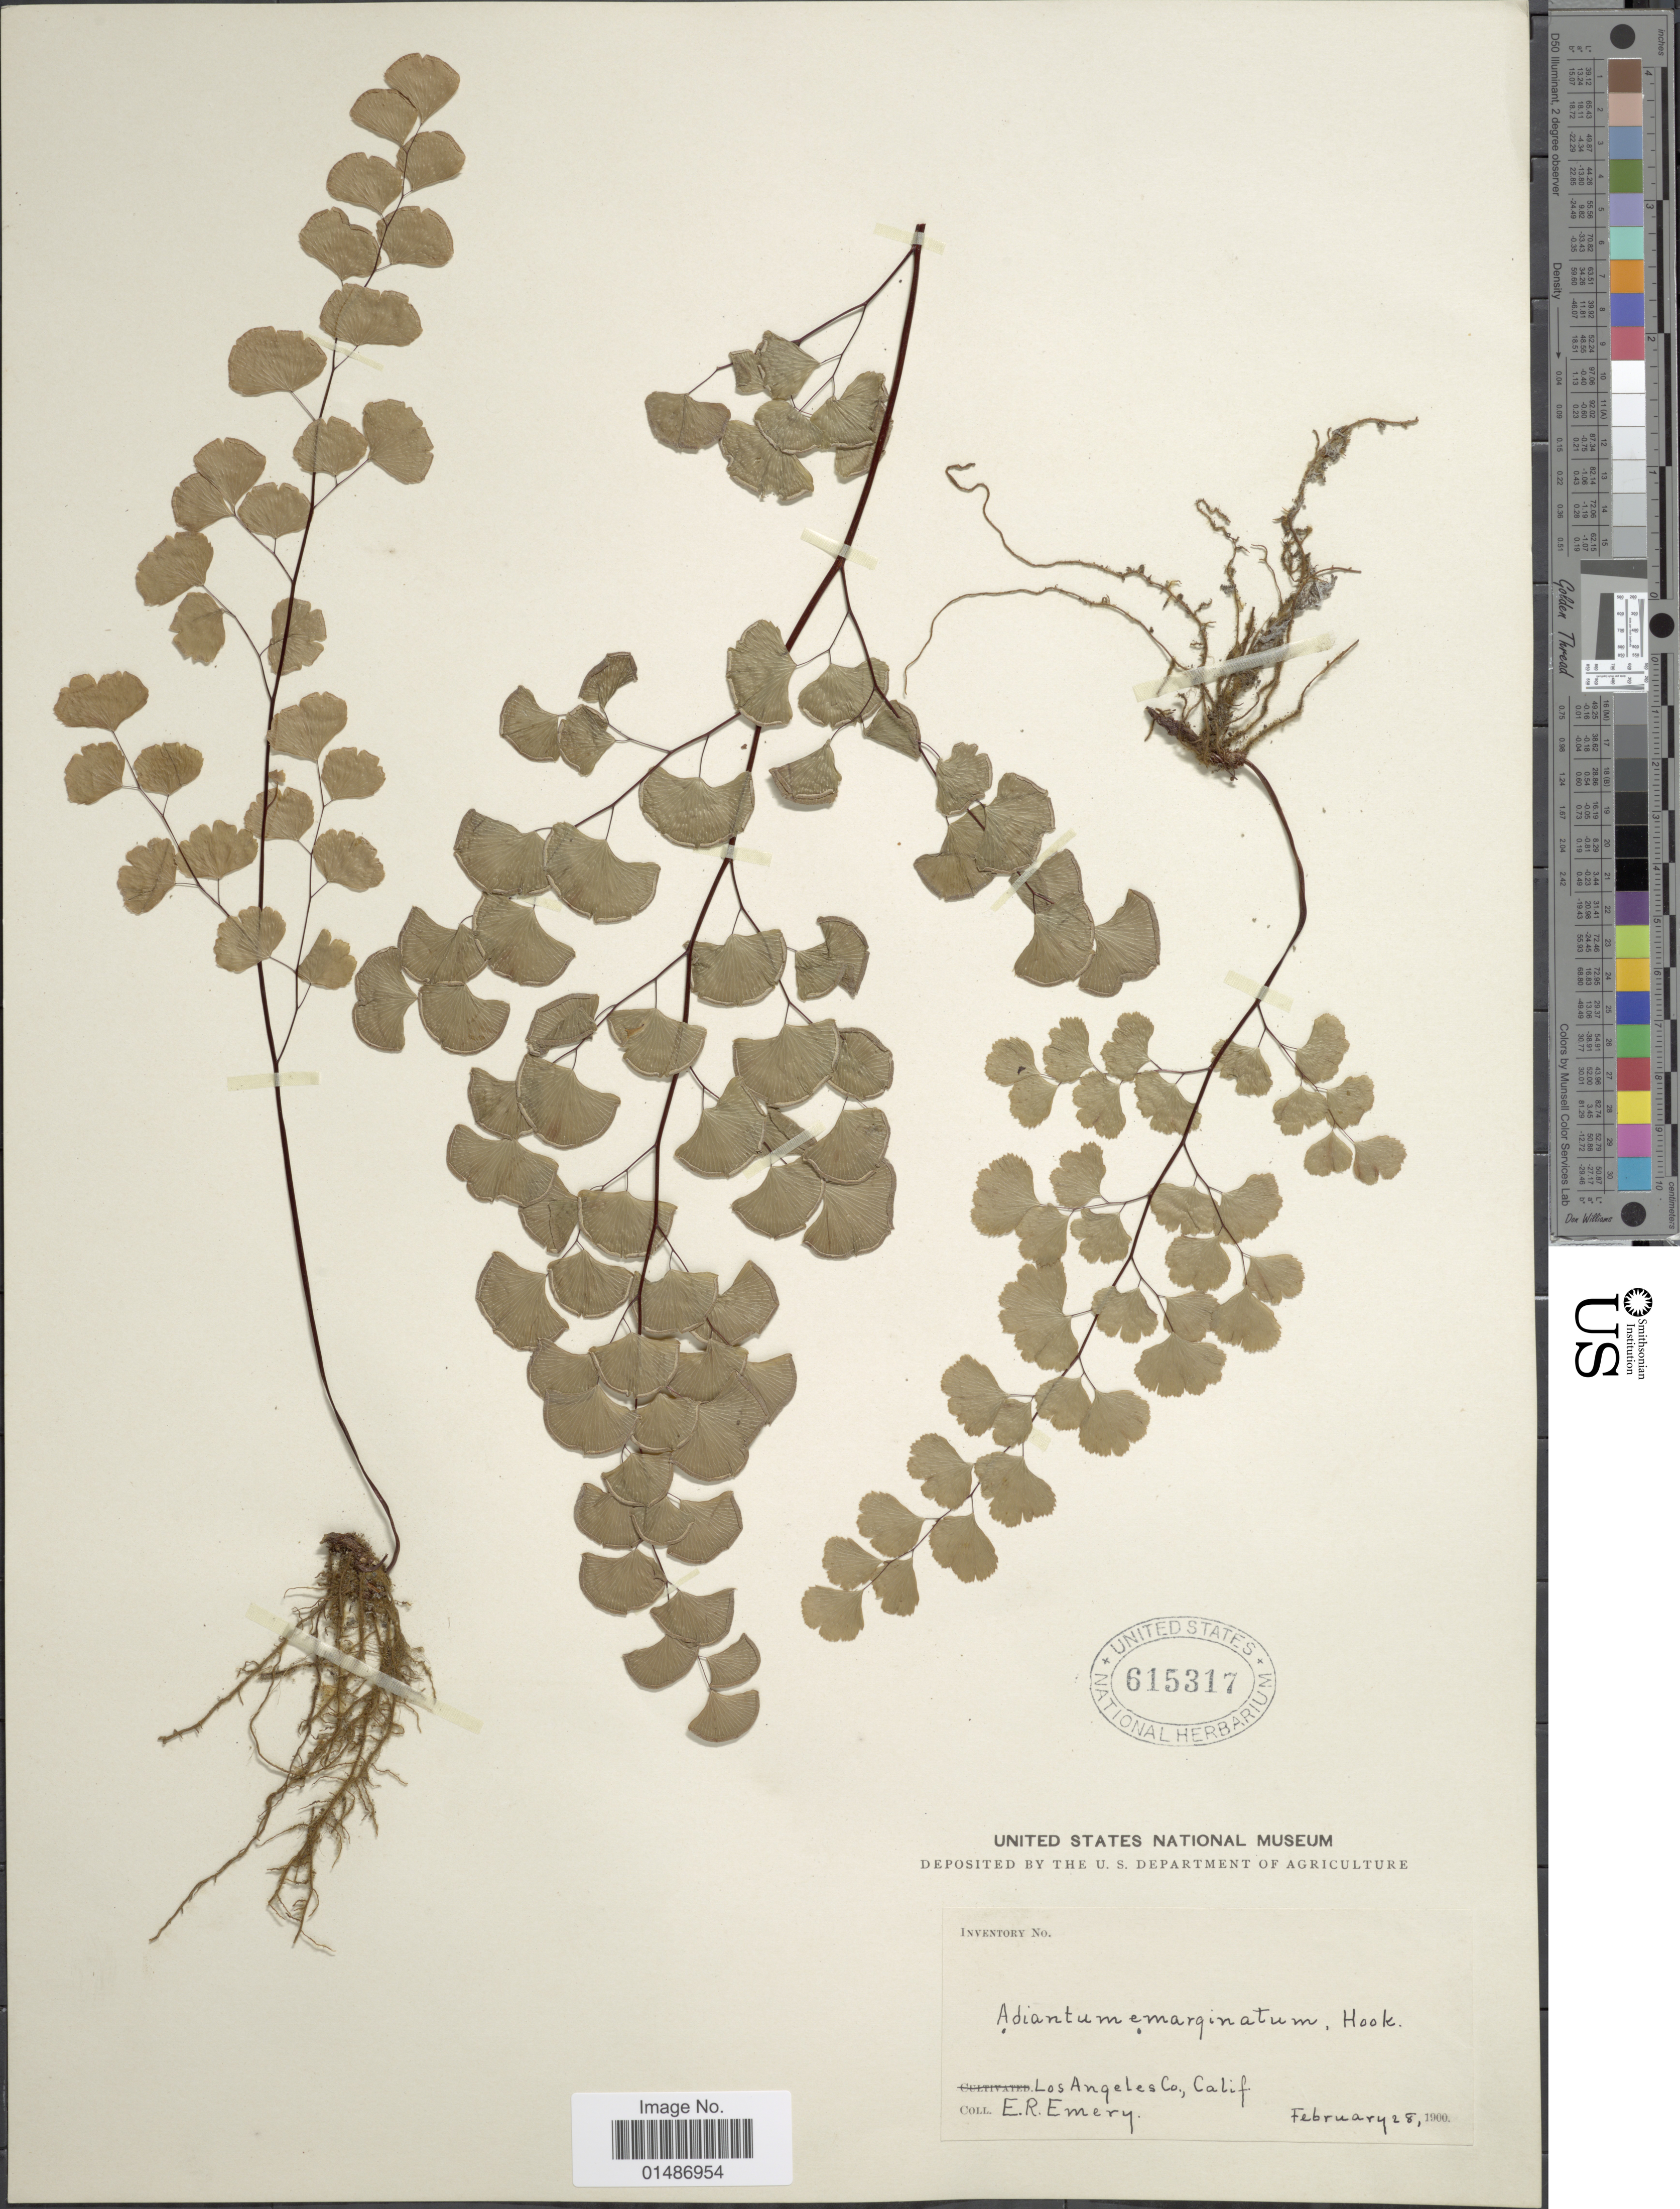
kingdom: Plantae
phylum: Tracheophyta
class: Polypodiopsida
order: Polypodiales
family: Pteridaceae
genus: Adiantum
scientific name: Adiantum jordanii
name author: C.H. Mull.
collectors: E. Emery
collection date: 1900-02-28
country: United States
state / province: California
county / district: Los Angeles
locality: Los Angeles Co.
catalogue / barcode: US 615317